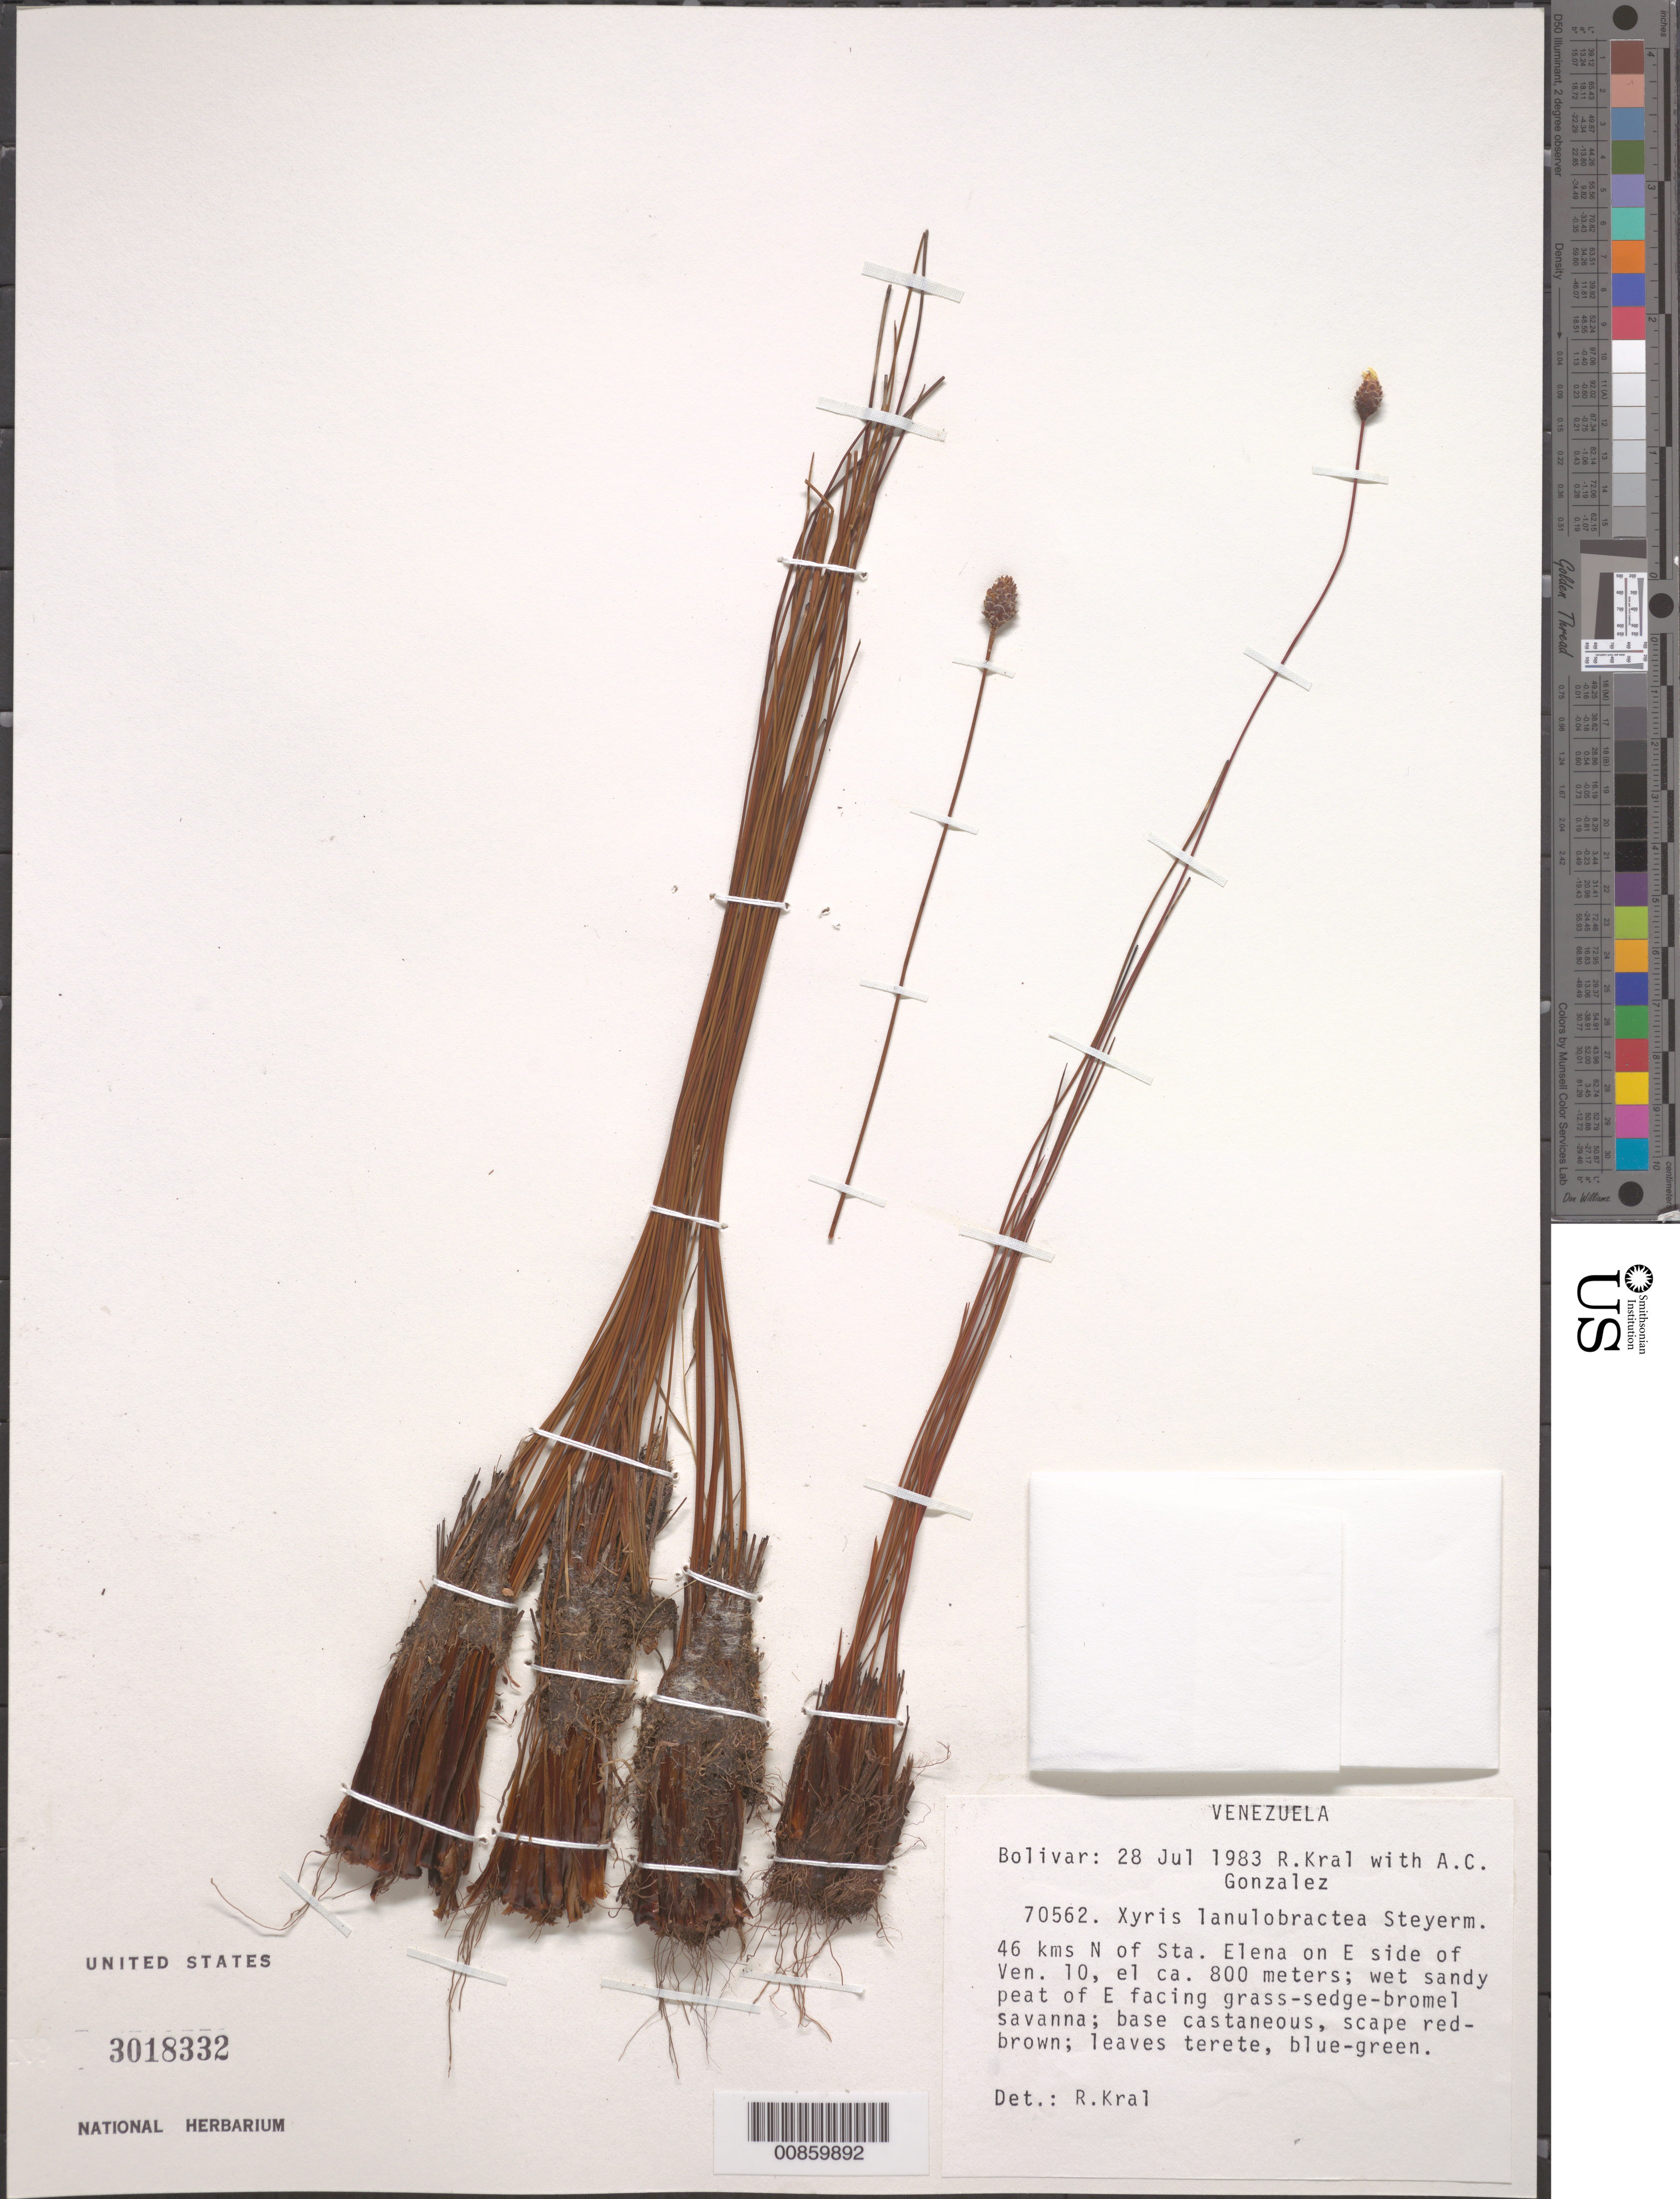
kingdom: Plantae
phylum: Tracheophyta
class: Liliopsida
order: Poales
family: Xyridaceae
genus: Xyris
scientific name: Xyris lanulobractea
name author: Steyerm.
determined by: Kral, Robert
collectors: R. Kral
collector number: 70562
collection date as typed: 28-Jul-83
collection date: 1983-07-28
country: Venezuela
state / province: Bolívar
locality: Sta. Elena de Uairén, 46 km N, on E side, Ven. 10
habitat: Wet sandy peat of E facing grass-sedge-bromel savanna.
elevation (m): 800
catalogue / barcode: US 3018332